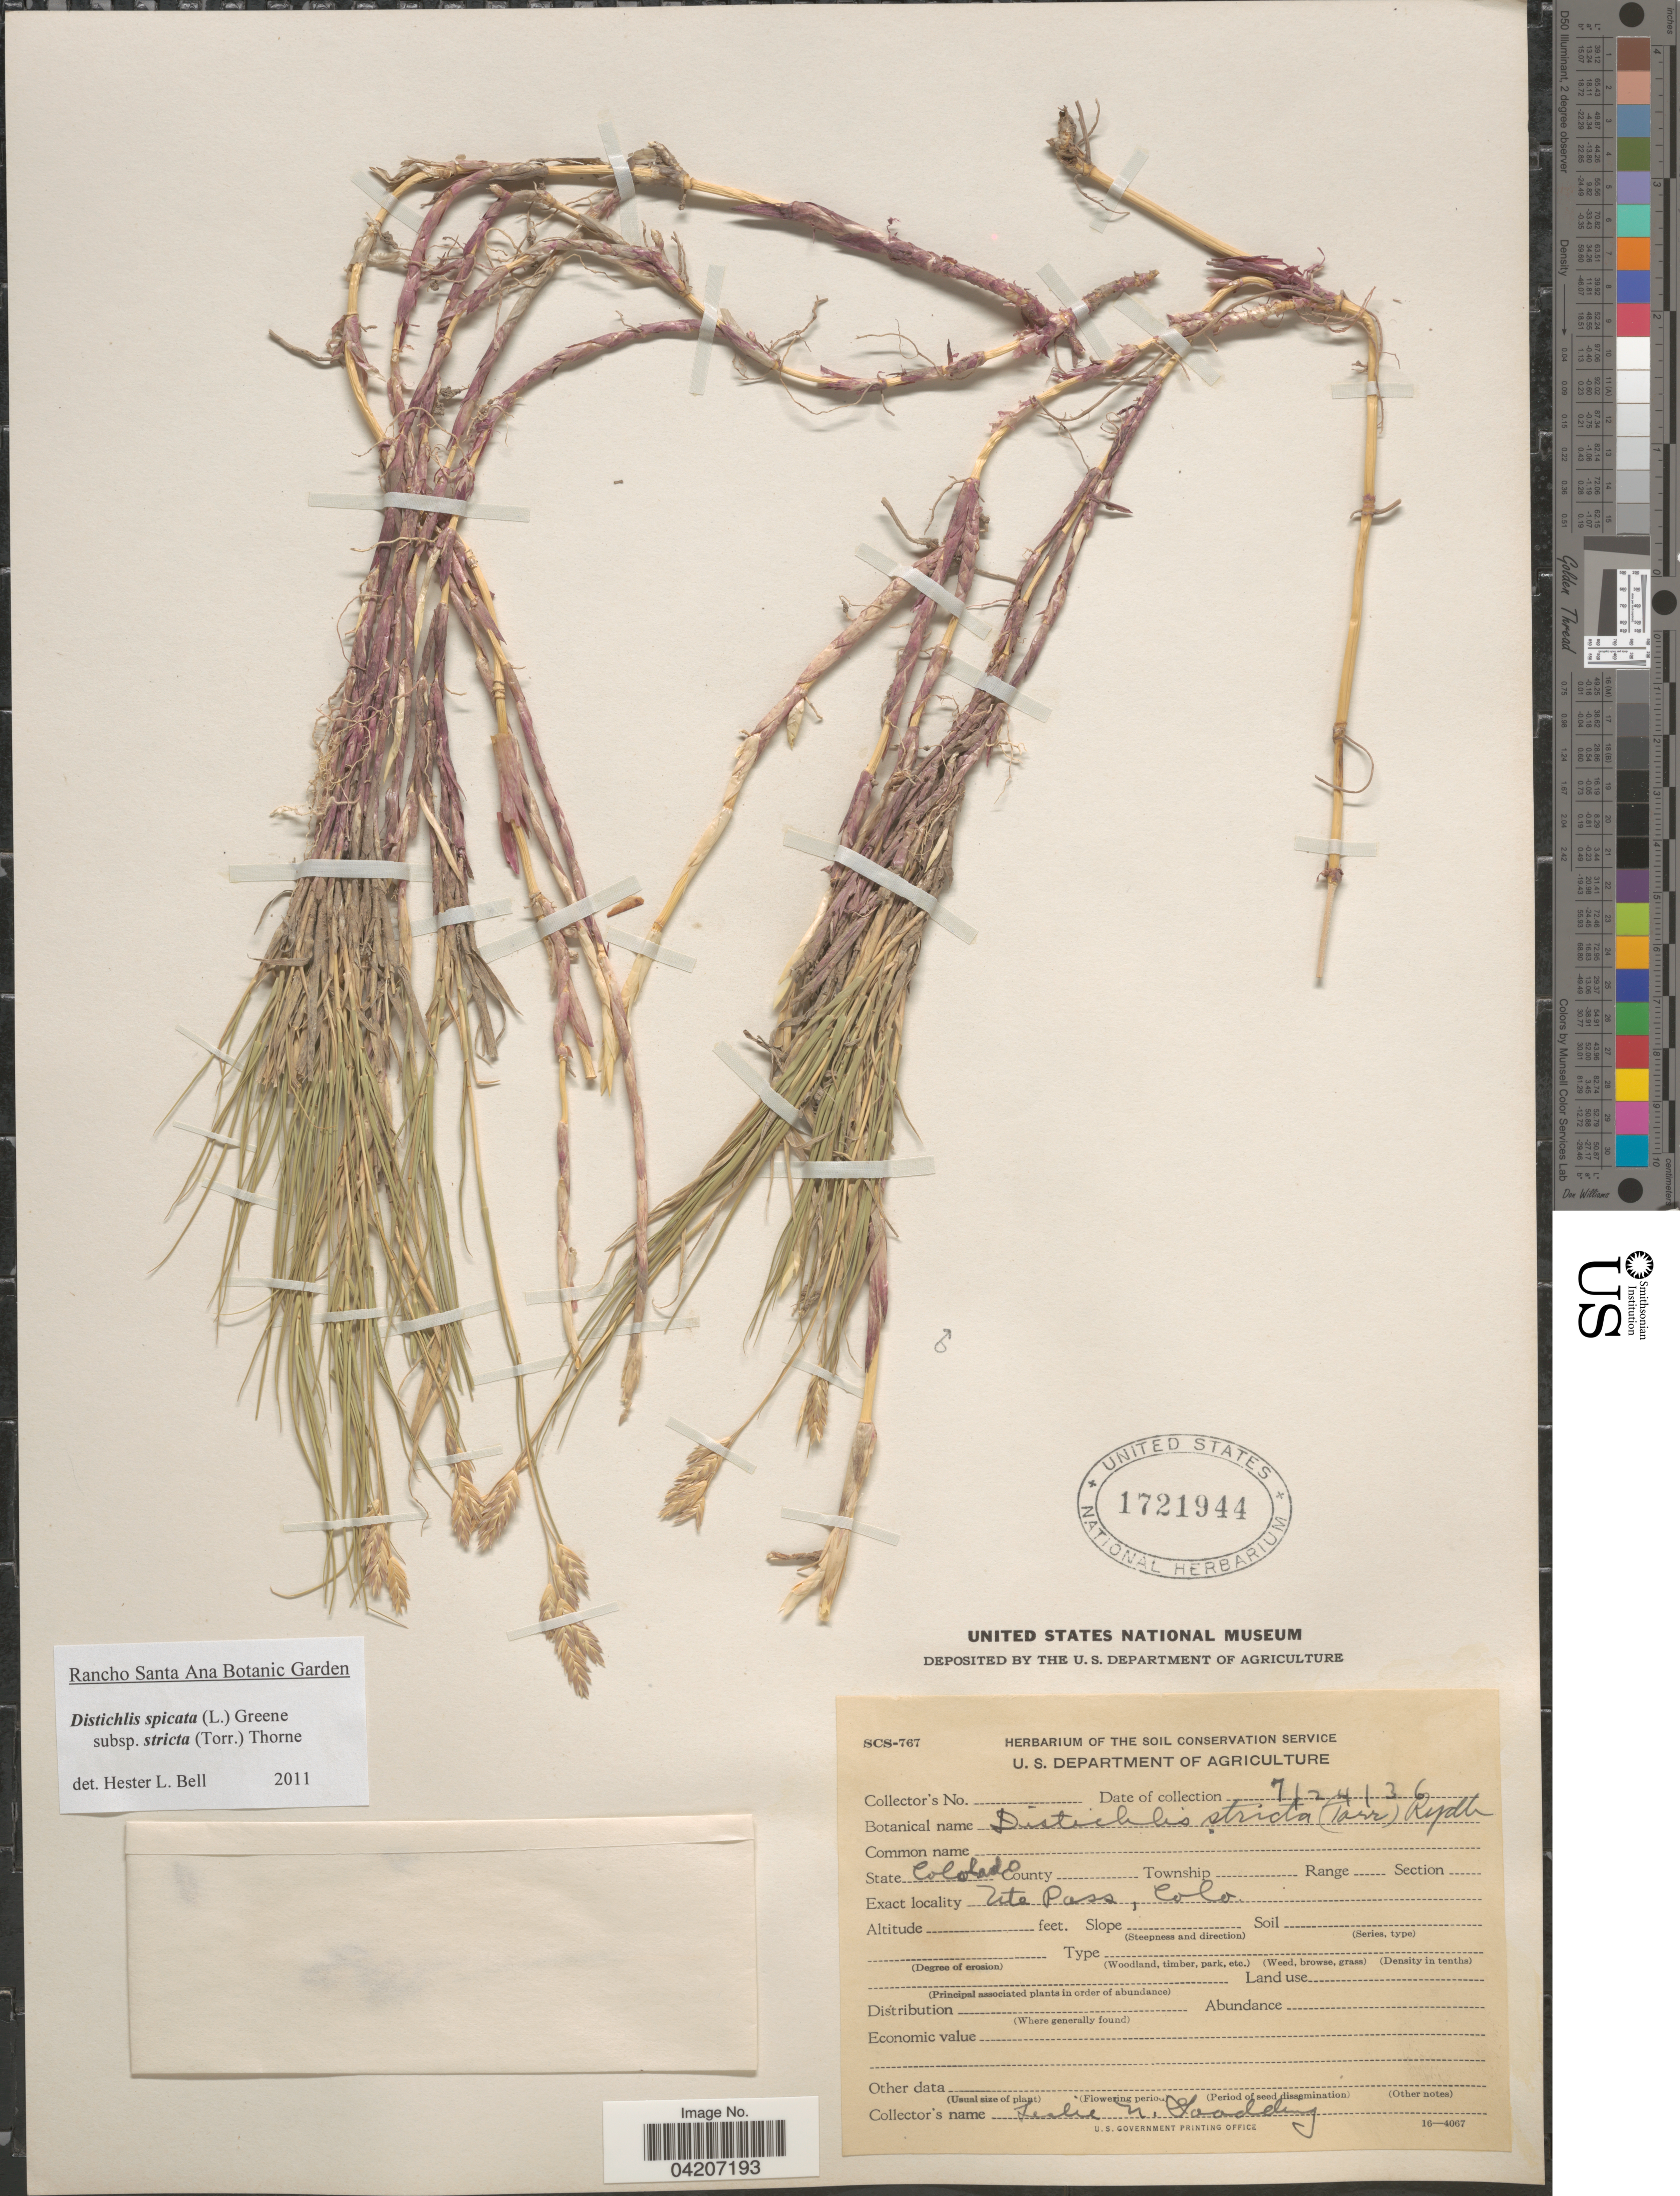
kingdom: Plantae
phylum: Tracheophyta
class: Liliopsida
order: Poales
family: Poaceae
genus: Distichlis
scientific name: Distichlis spicata subsp. stricta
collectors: L. N. Goodding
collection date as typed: Transcribed d/m/y: 24/7/36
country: United States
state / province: Colorado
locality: Ute Pass.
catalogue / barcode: US 1721944